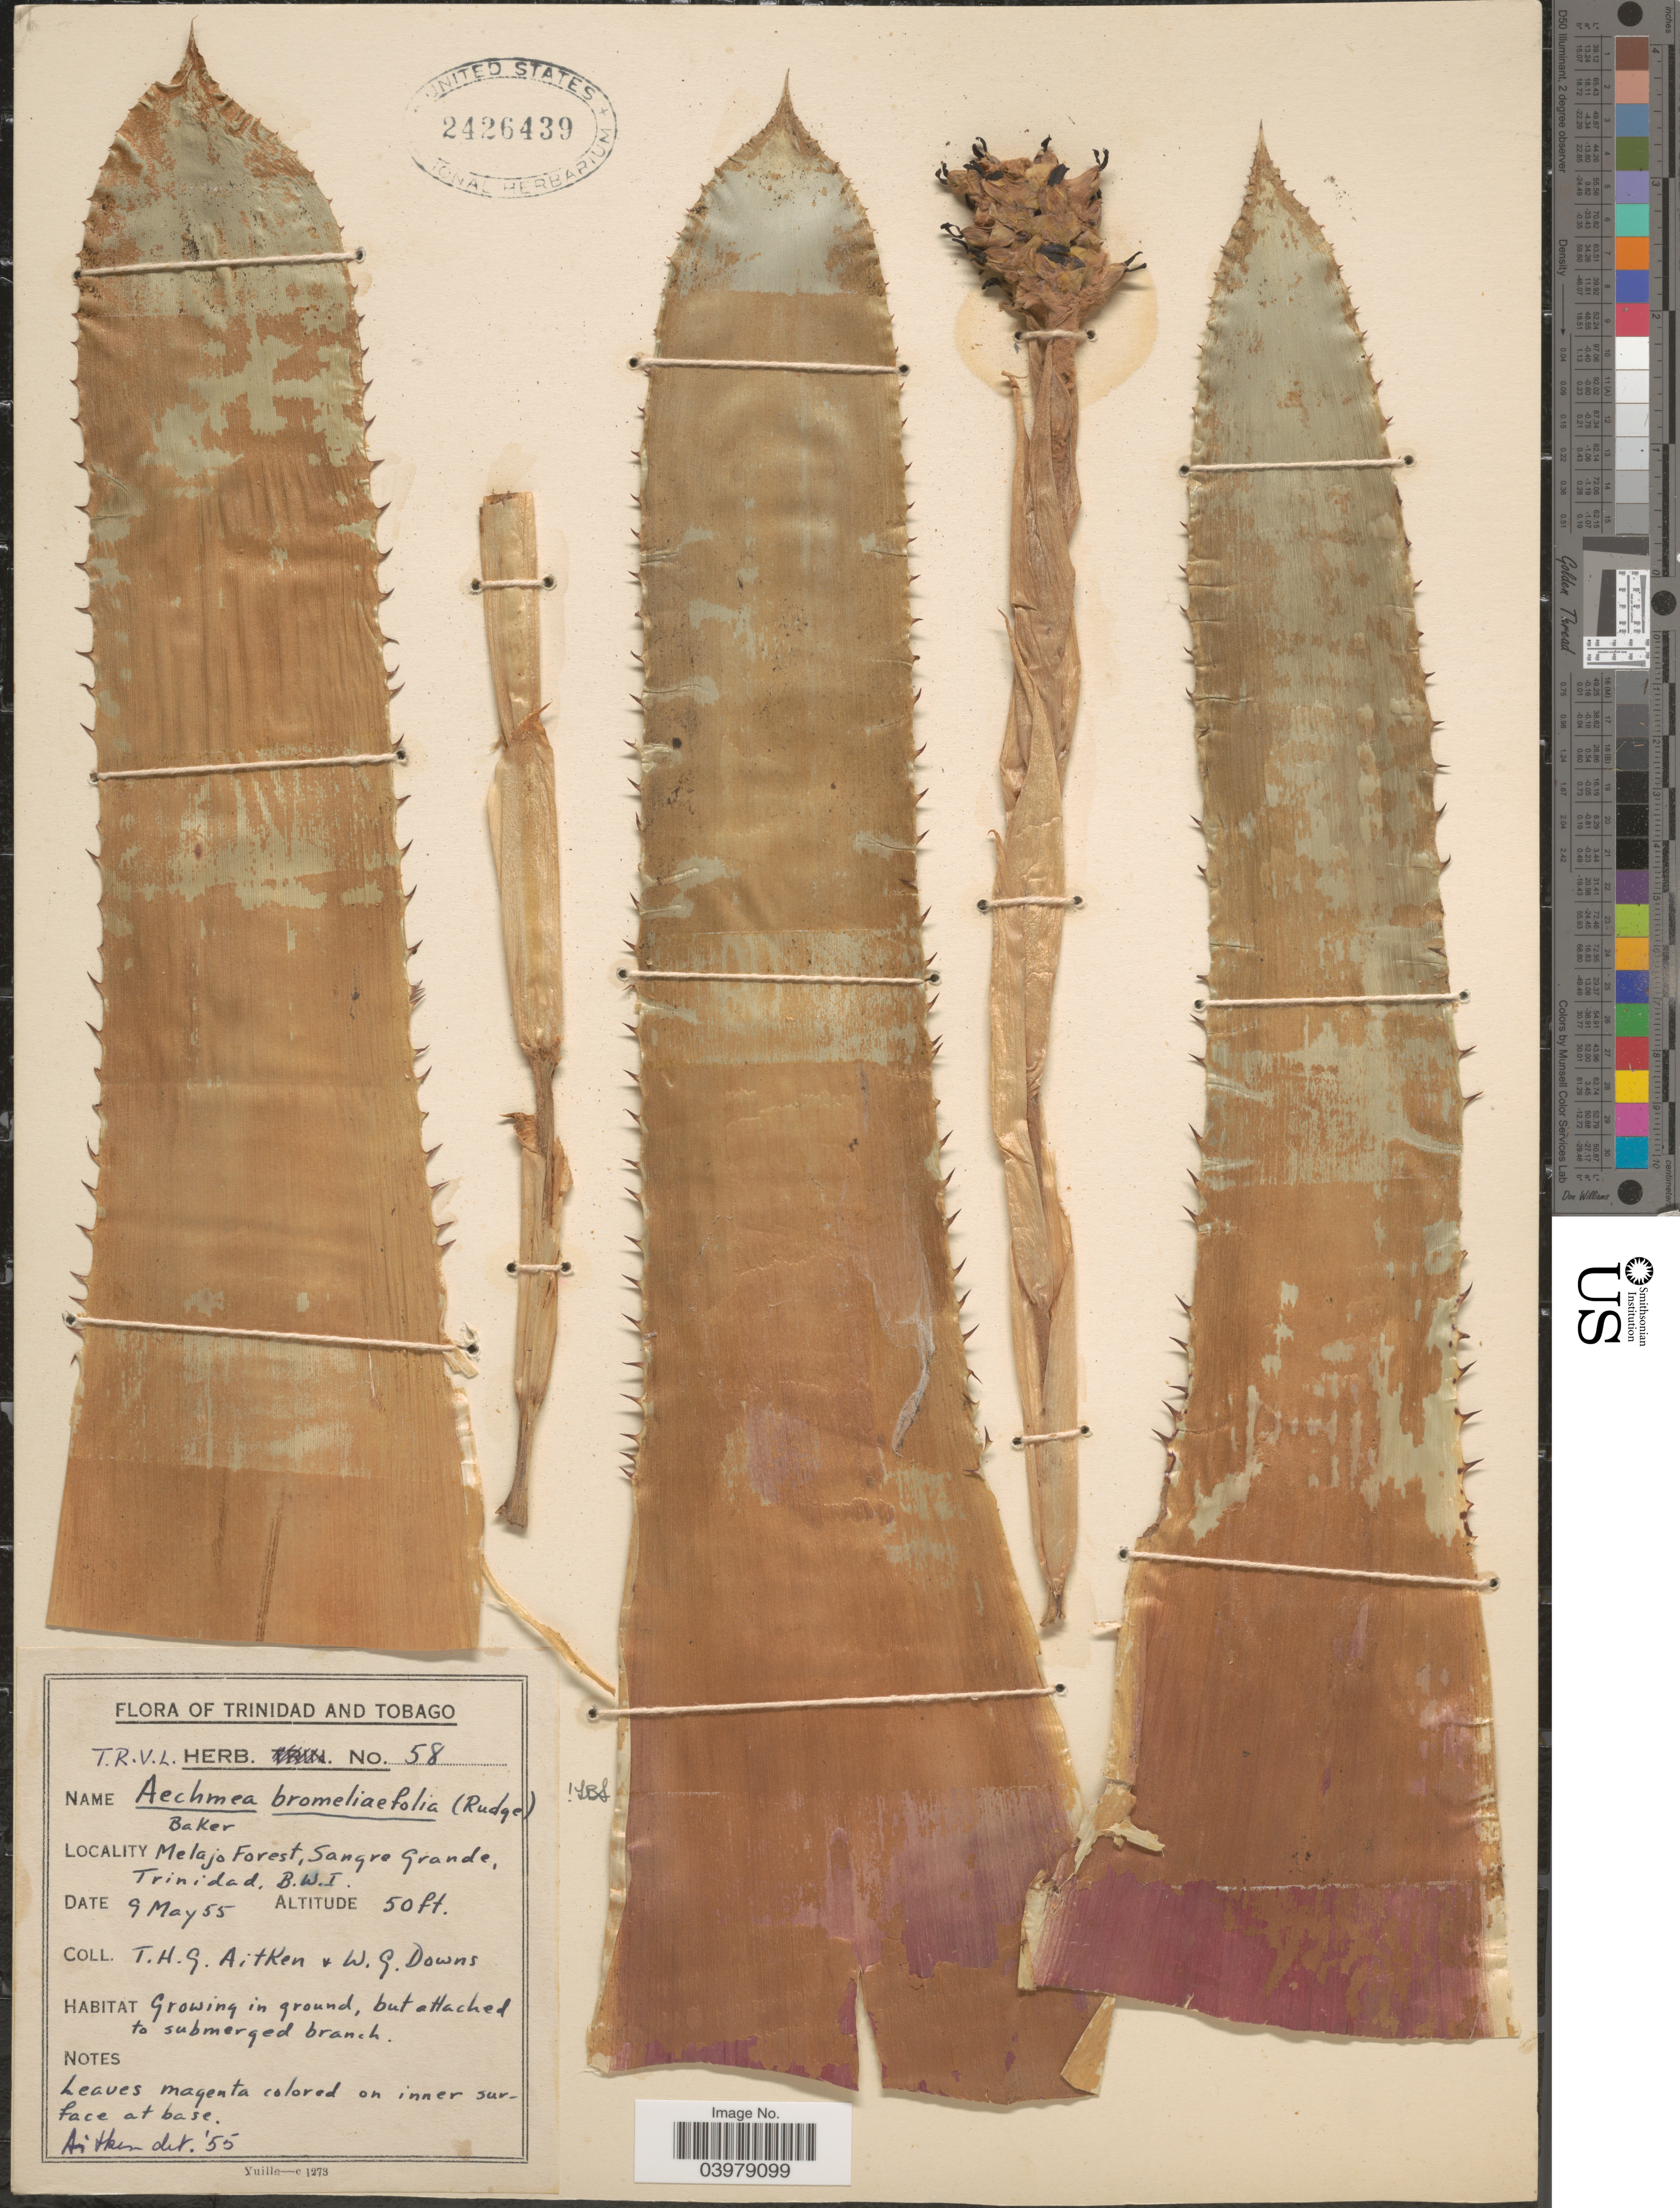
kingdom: Plantae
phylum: Tracheophyta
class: Liliopsida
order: Poales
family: Bromeliaceae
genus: Aechmea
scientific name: Aechmea bromeliifolia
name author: (Rudge) Baker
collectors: T. Aitken & W. G. Downs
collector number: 58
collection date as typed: Transcribed d/m/y: 9/5/55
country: Trinidad and Tobago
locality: Melajo Forest, Sangre Grande, Trinidad, B.W.I.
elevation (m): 15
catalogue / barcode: US 2426439